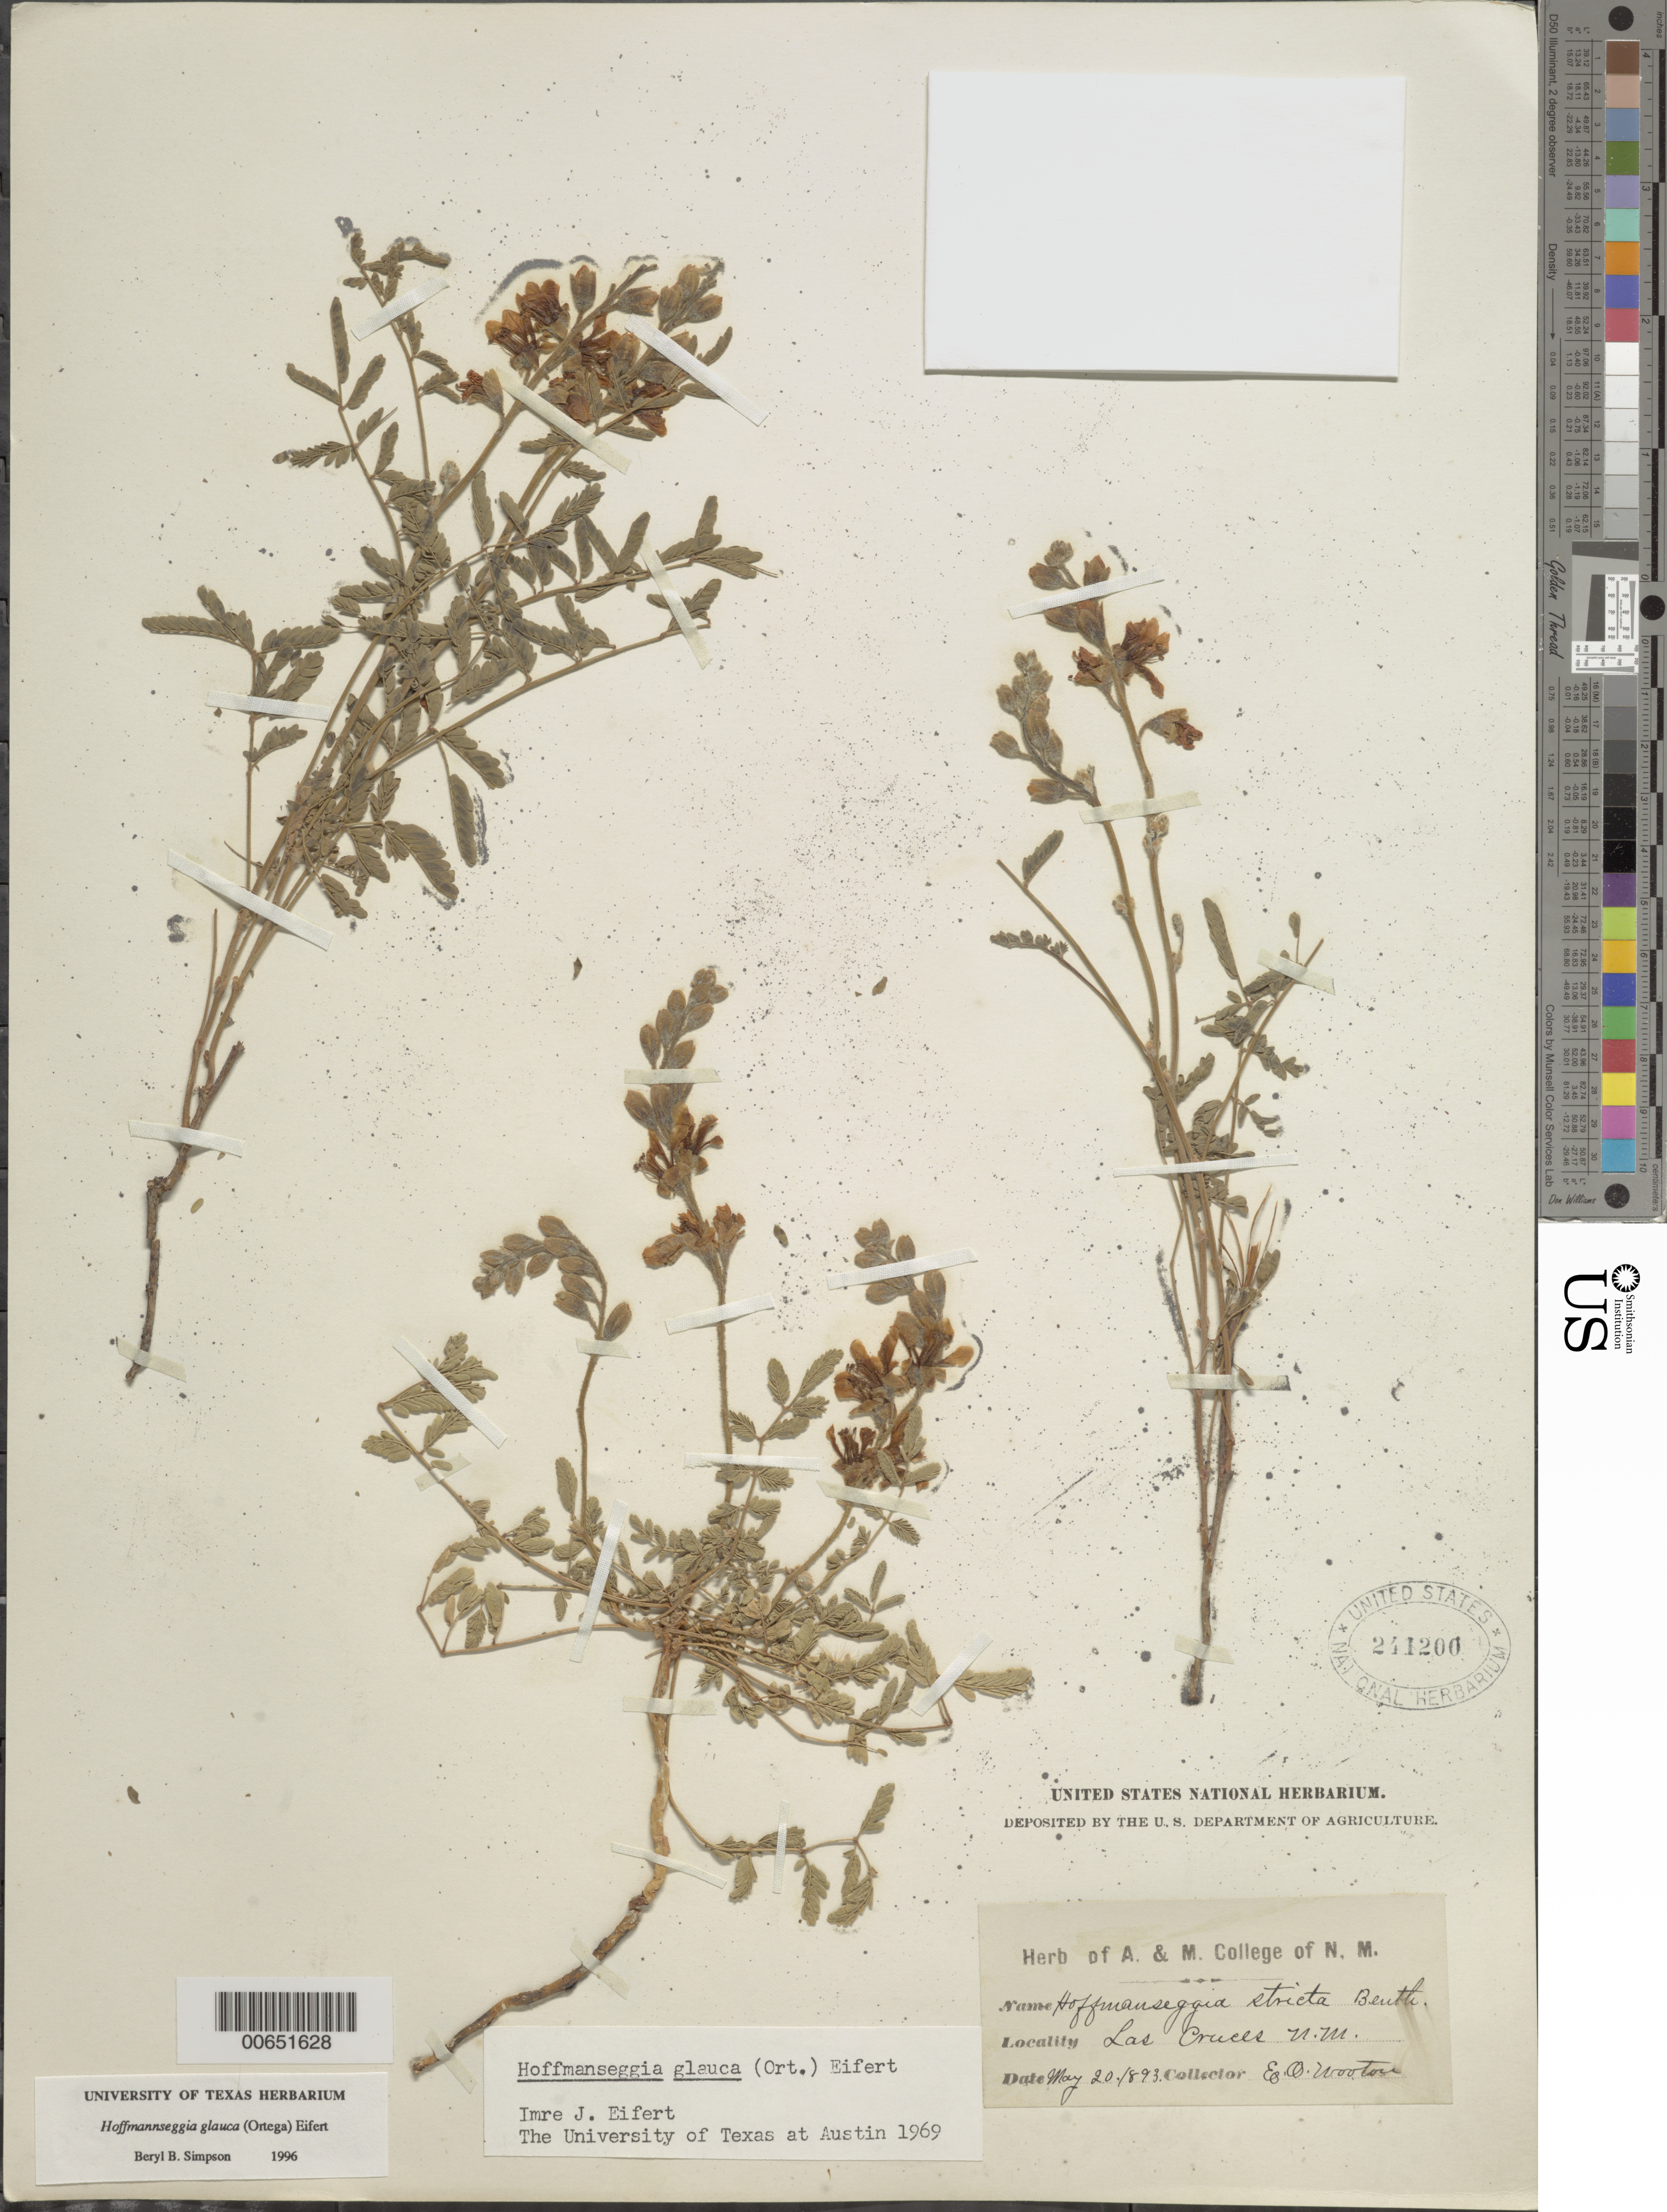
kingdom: Plantae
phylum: Tracheophyta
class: Magnoliopsida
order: Fabales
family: Fabaceae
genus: Hoffmannseggia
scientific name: Hoffmannseggia glauca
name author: (Ortega) Eifert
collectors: E. O. Wooton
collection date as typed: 20 May 1893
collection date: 1893-05-20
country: United States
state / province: New Mexico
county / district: Dona Ana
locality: Las Cruces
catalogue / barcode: US 241200